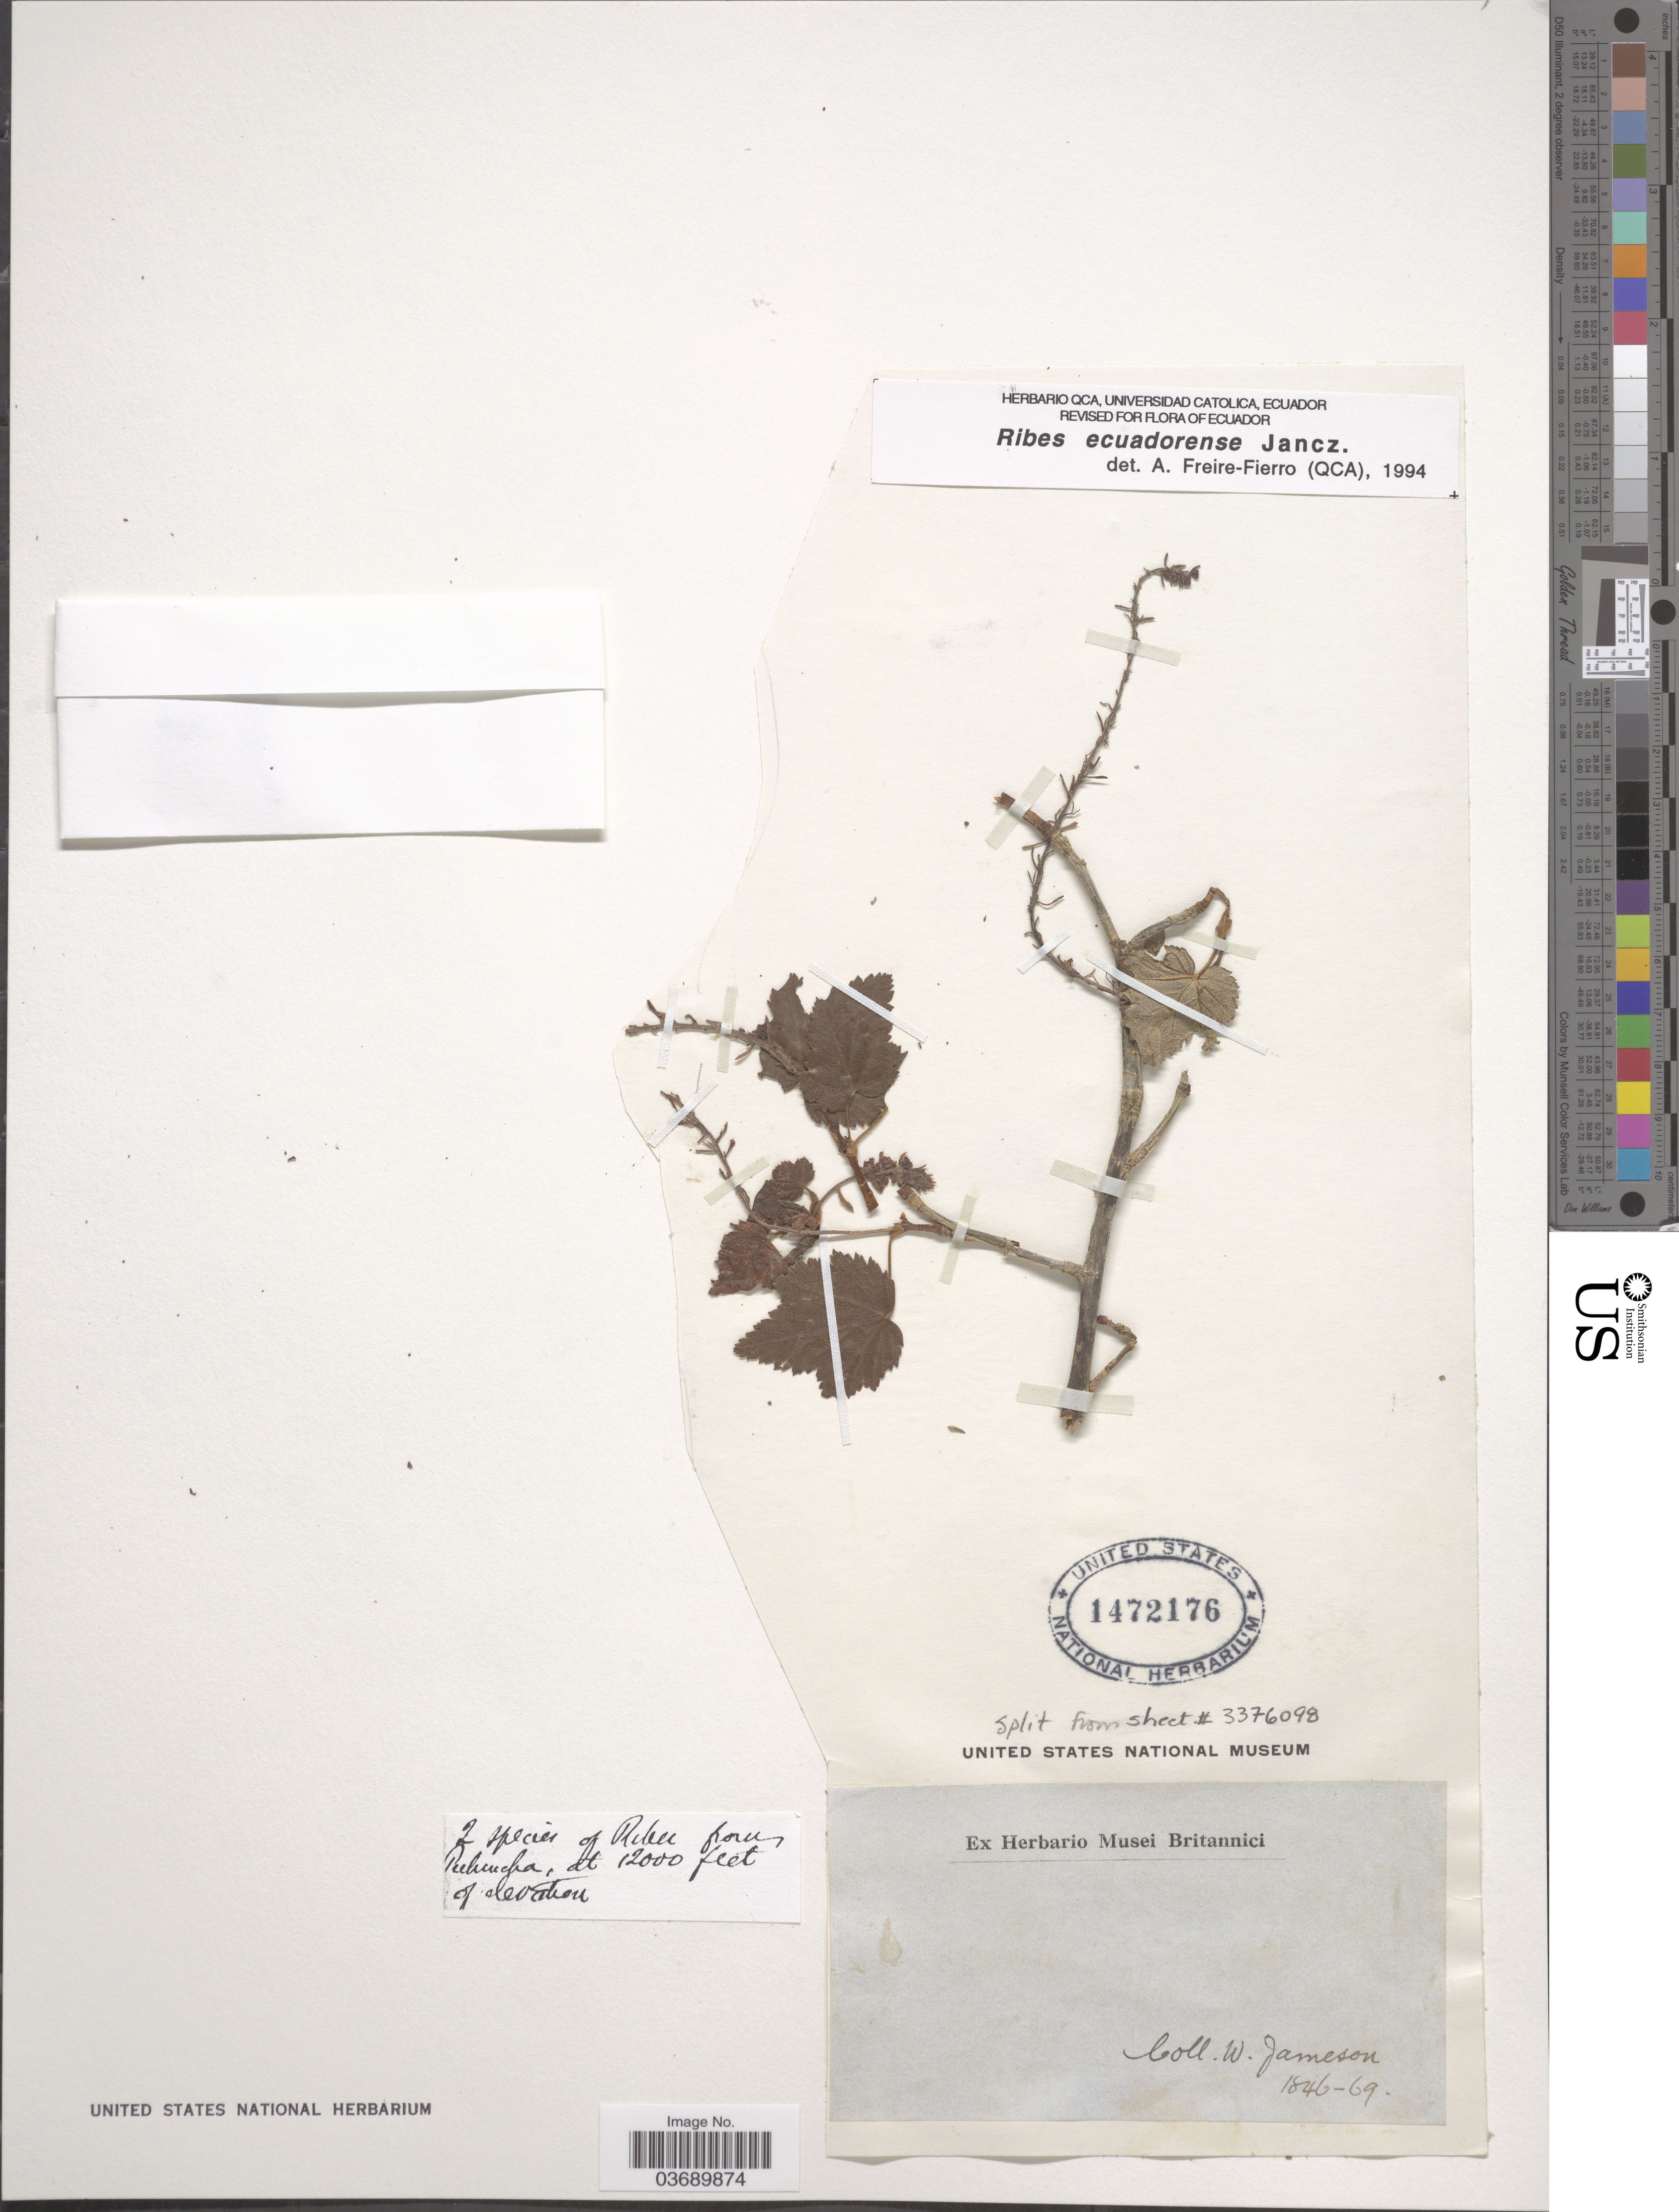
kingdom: Plantae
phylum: Tracheophyta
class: Magnoliopsida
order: Saxifragales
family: Grossulariaceae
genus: Ribes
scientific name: Ribes ecuadorense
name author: Jancz.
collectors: W. Jameson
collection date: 1846/1869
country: Ecuador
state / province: Pichincha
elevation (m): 3658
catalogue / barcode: US 1472176